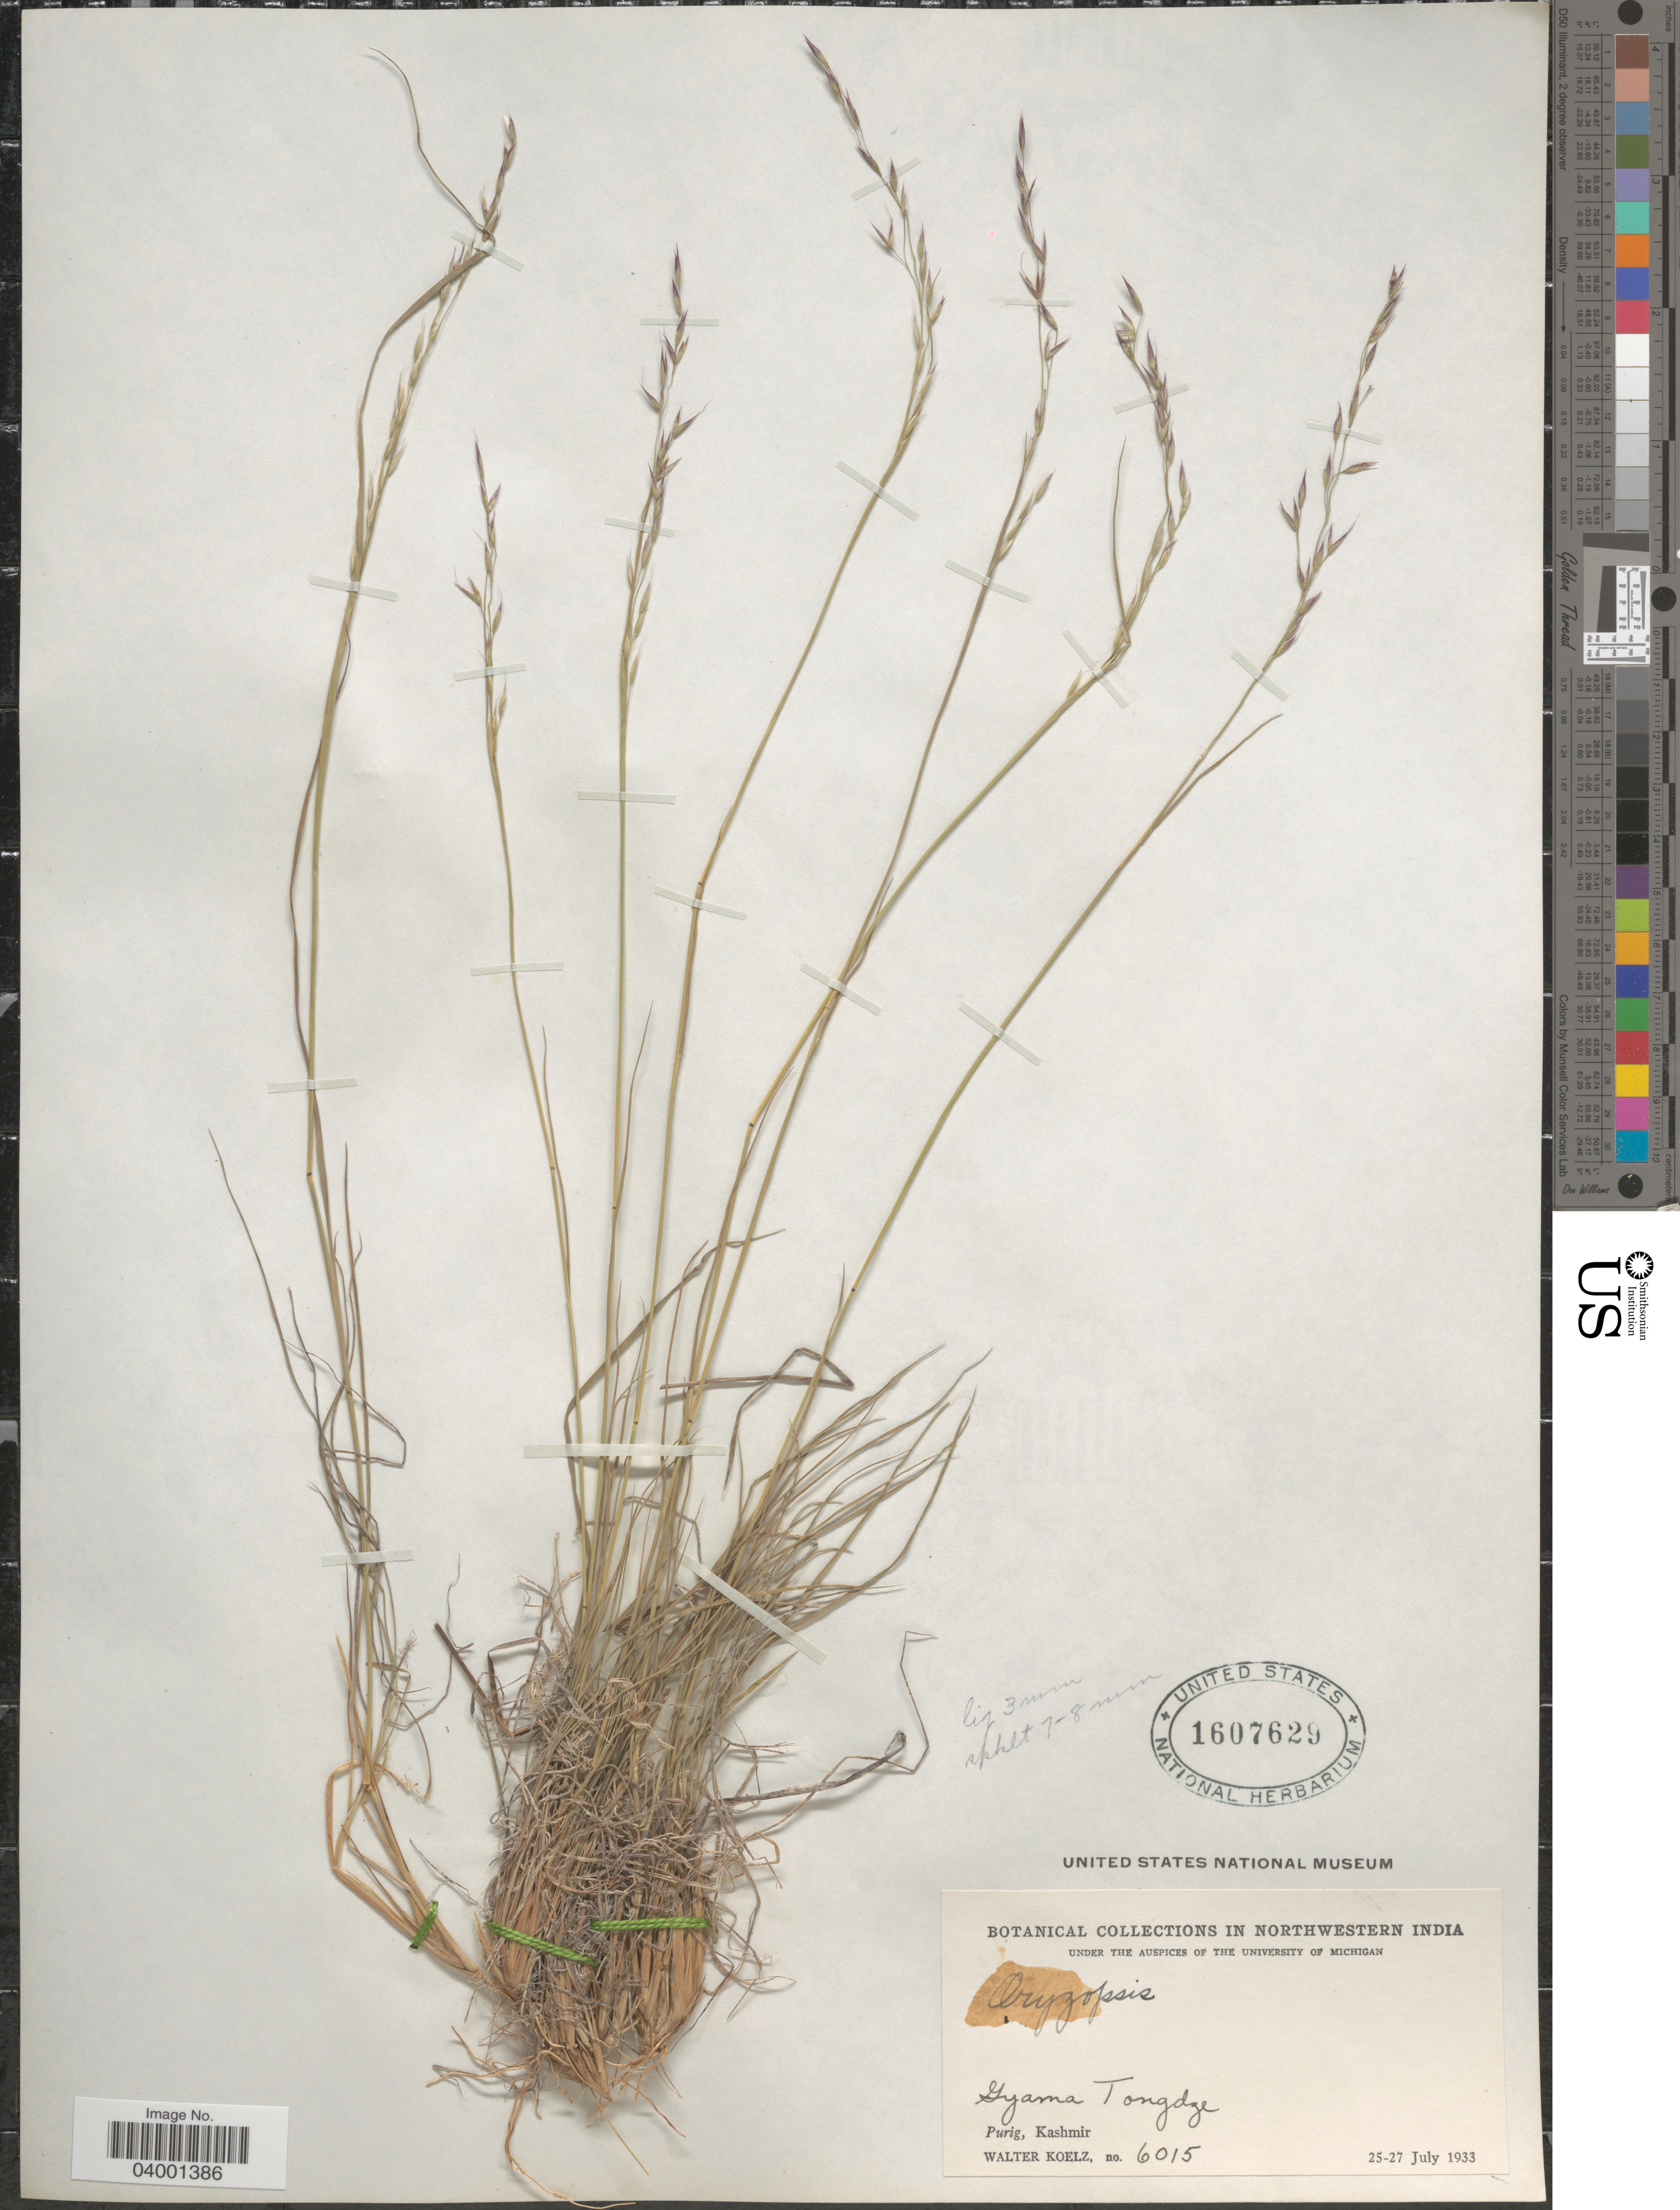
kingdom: Plantae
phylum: Tracheophyta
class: Liliopsida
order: Poales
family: Poaceae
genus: Piptatherum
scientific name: Piptatherum sp.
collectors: W. N. Koelz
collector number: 6015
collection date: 1933-07-25/1933-07-27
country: India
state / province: Jammu and Kashmir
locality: In Northwestern India. Purig, Kashmir.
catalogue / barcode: US 1607629